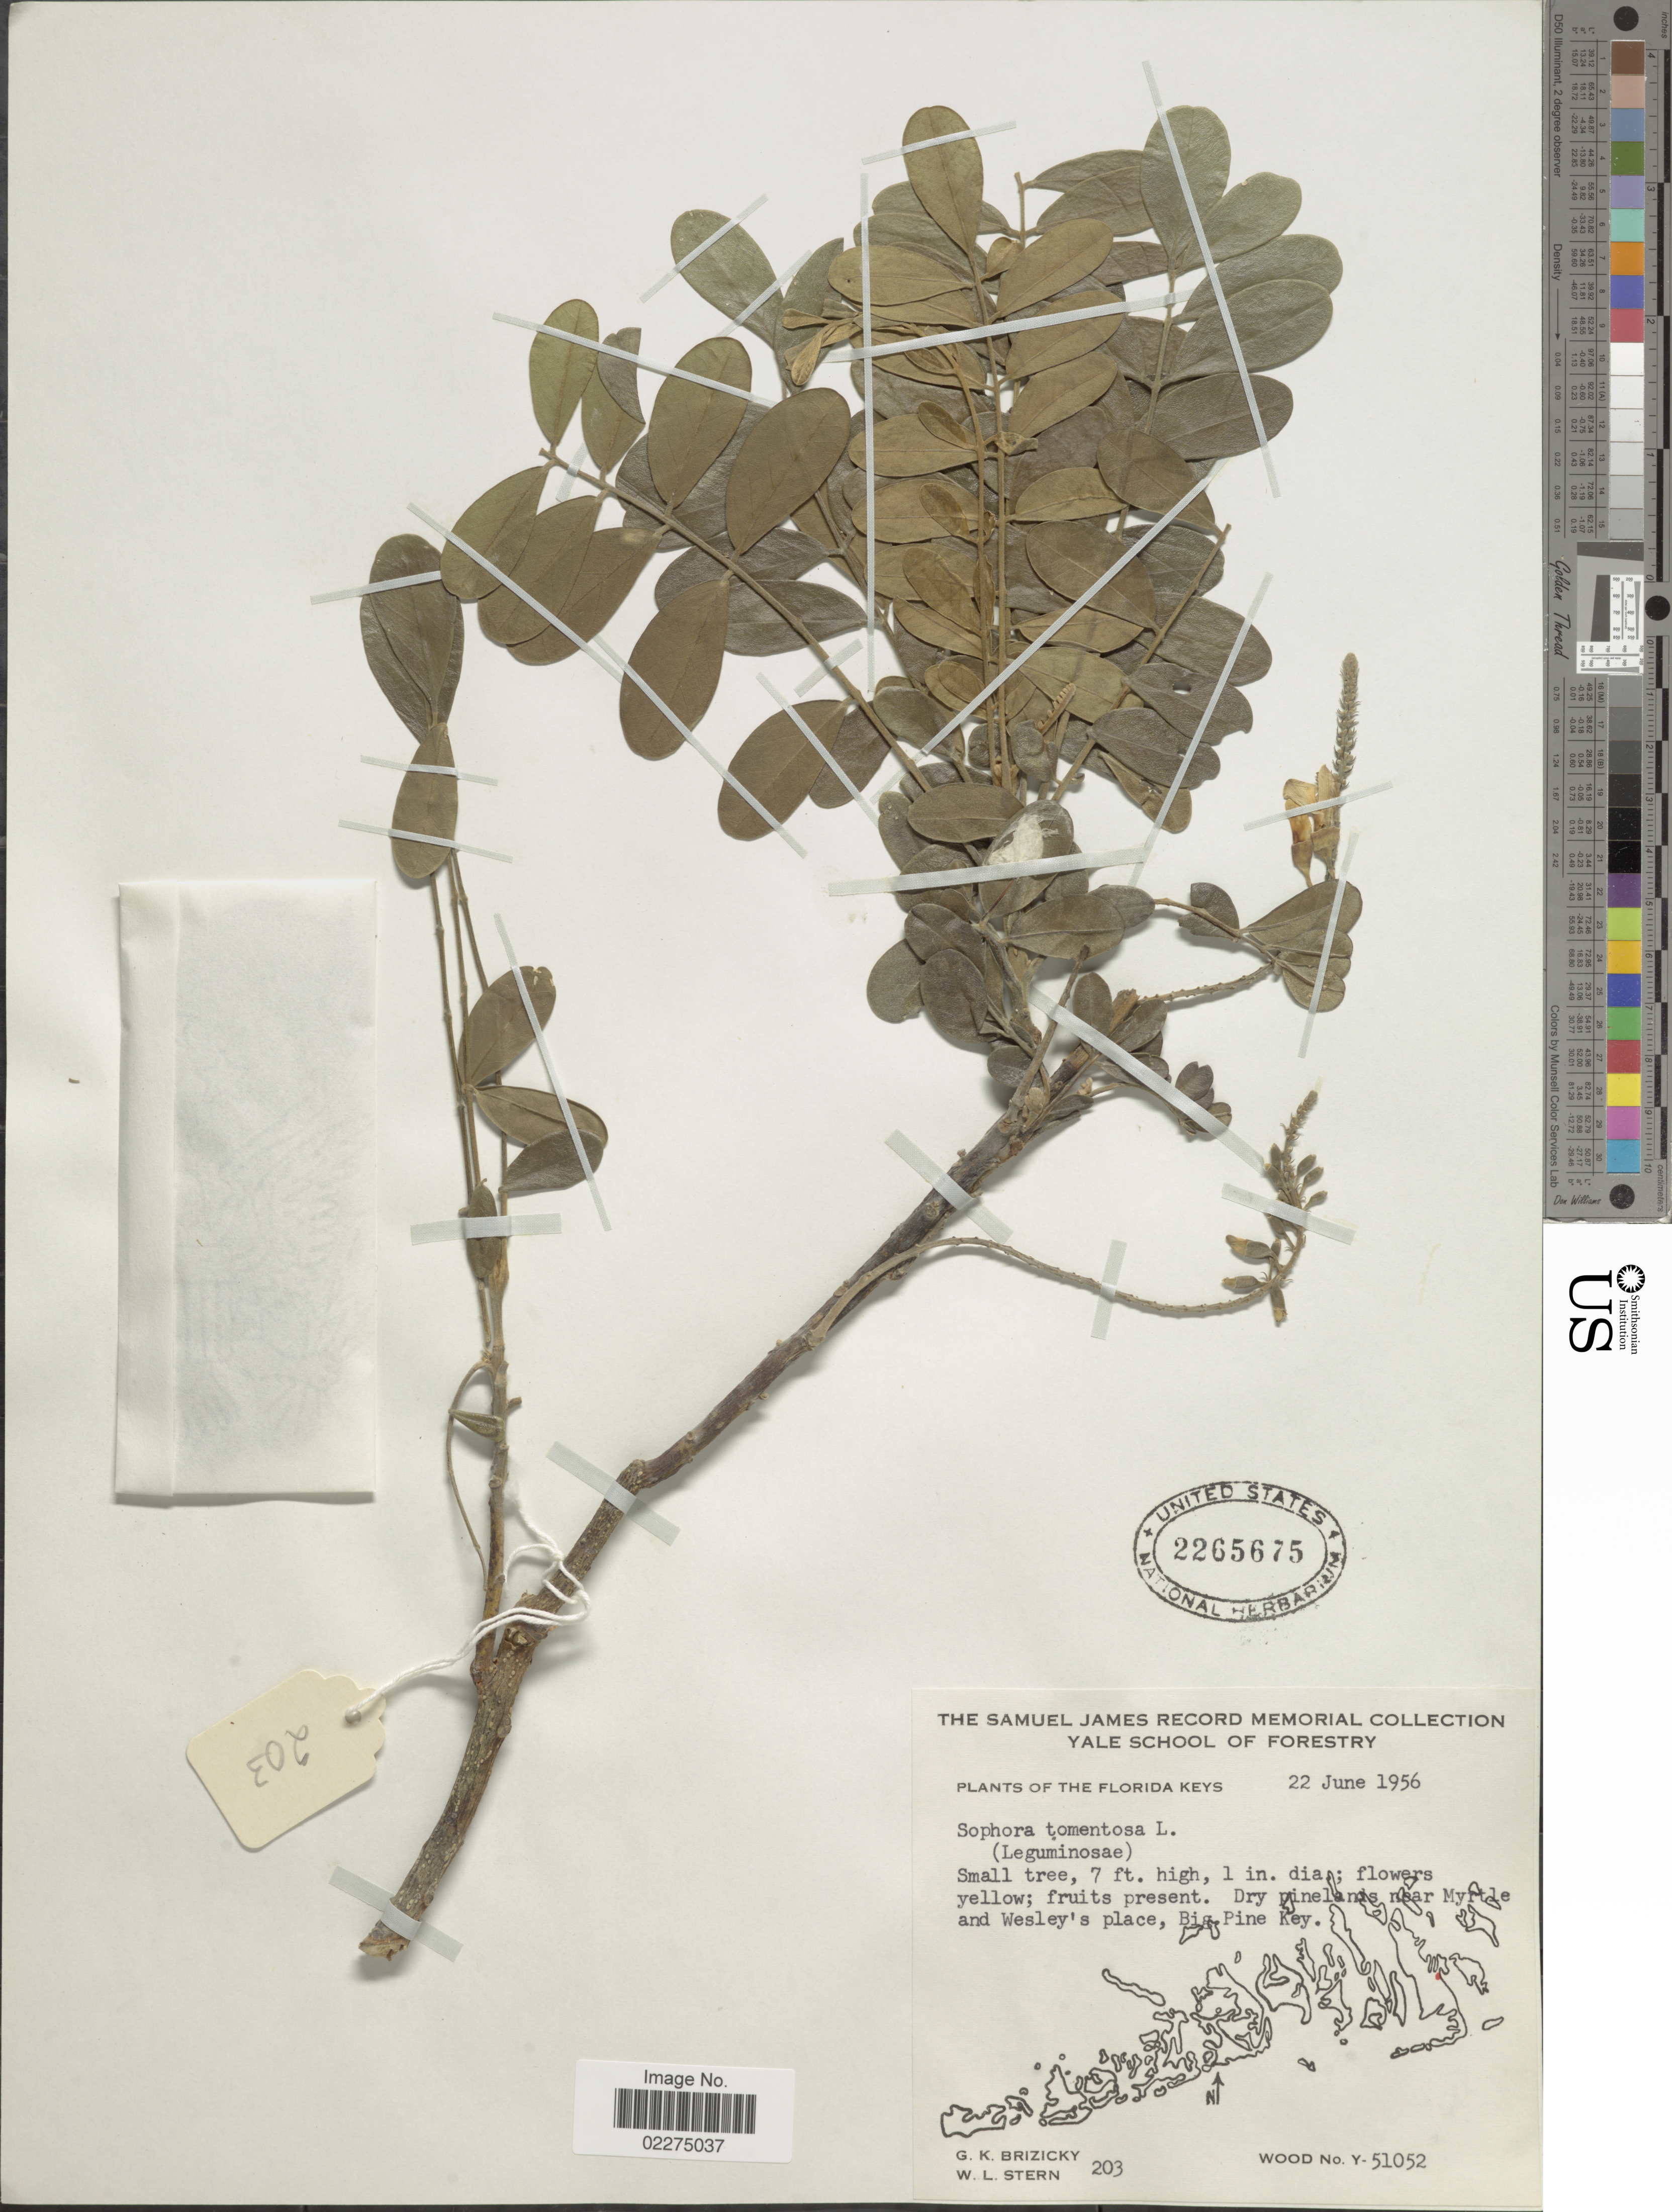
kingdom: Plantae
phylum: Tracheophyta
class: Magnoliopsida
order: Fabales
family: Fabaceae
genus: Sophora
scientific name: Sophora tomentosa var. truncata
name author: Torr. & A. Gray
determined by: Strong, Mark T., (BOT), Smithsonian Institution - National Museum of Natural History (UNITED STATES)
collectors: G. K. Brizicky & W. L. Stern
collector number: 203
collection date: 1956-06-22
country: United States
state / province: Florida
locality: The Florida Keys, Dry pinelands near Myrtle and Wesley's place, Big Pine Key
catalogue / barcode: US 2265675